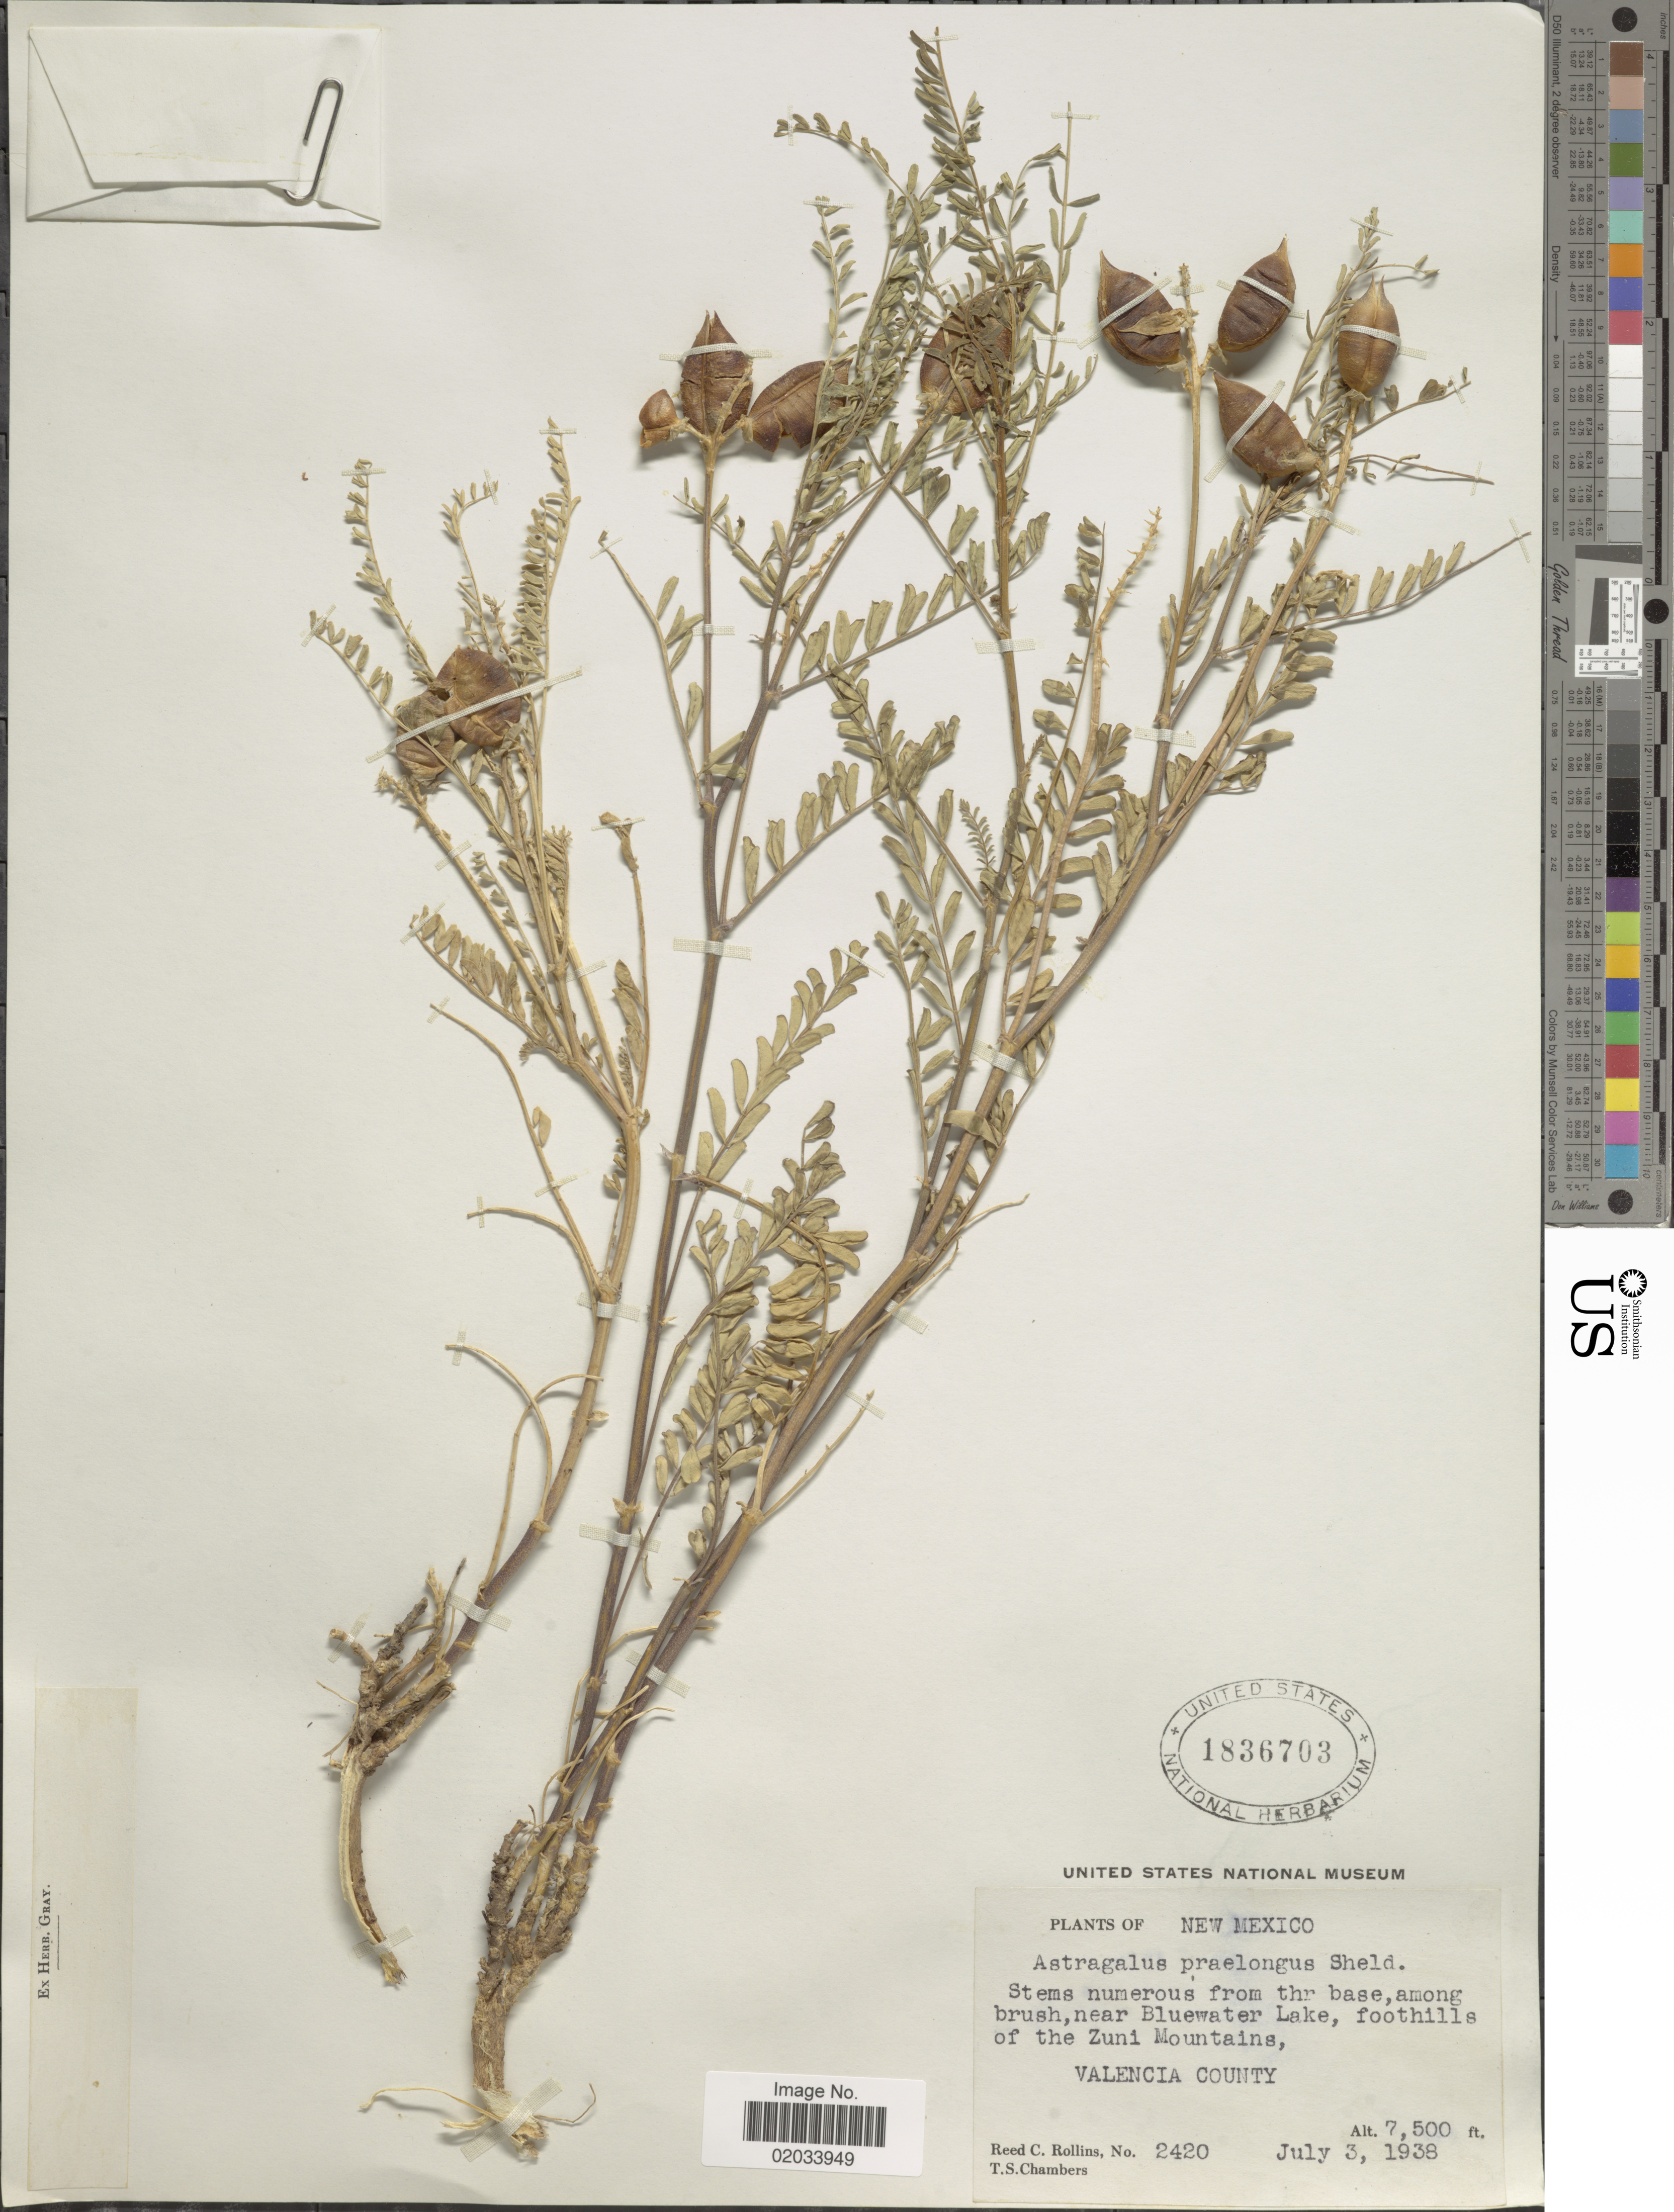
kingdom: Plantae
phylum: Tracheophyta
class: Magnoliopsida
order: Fabales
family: Fabaceae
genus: Astragalus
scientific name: Astragalus praelongus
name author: E. Sheld.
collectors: R. C. Rollins & T. Chambers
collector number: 2420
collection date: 1938-07-03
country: United States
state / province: New Mexico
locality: Near Bluewater Lake, foorhills of the Zuni Mountains, Valencia County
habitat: among brush, near lake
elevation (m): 2286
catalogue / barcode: US 1836703